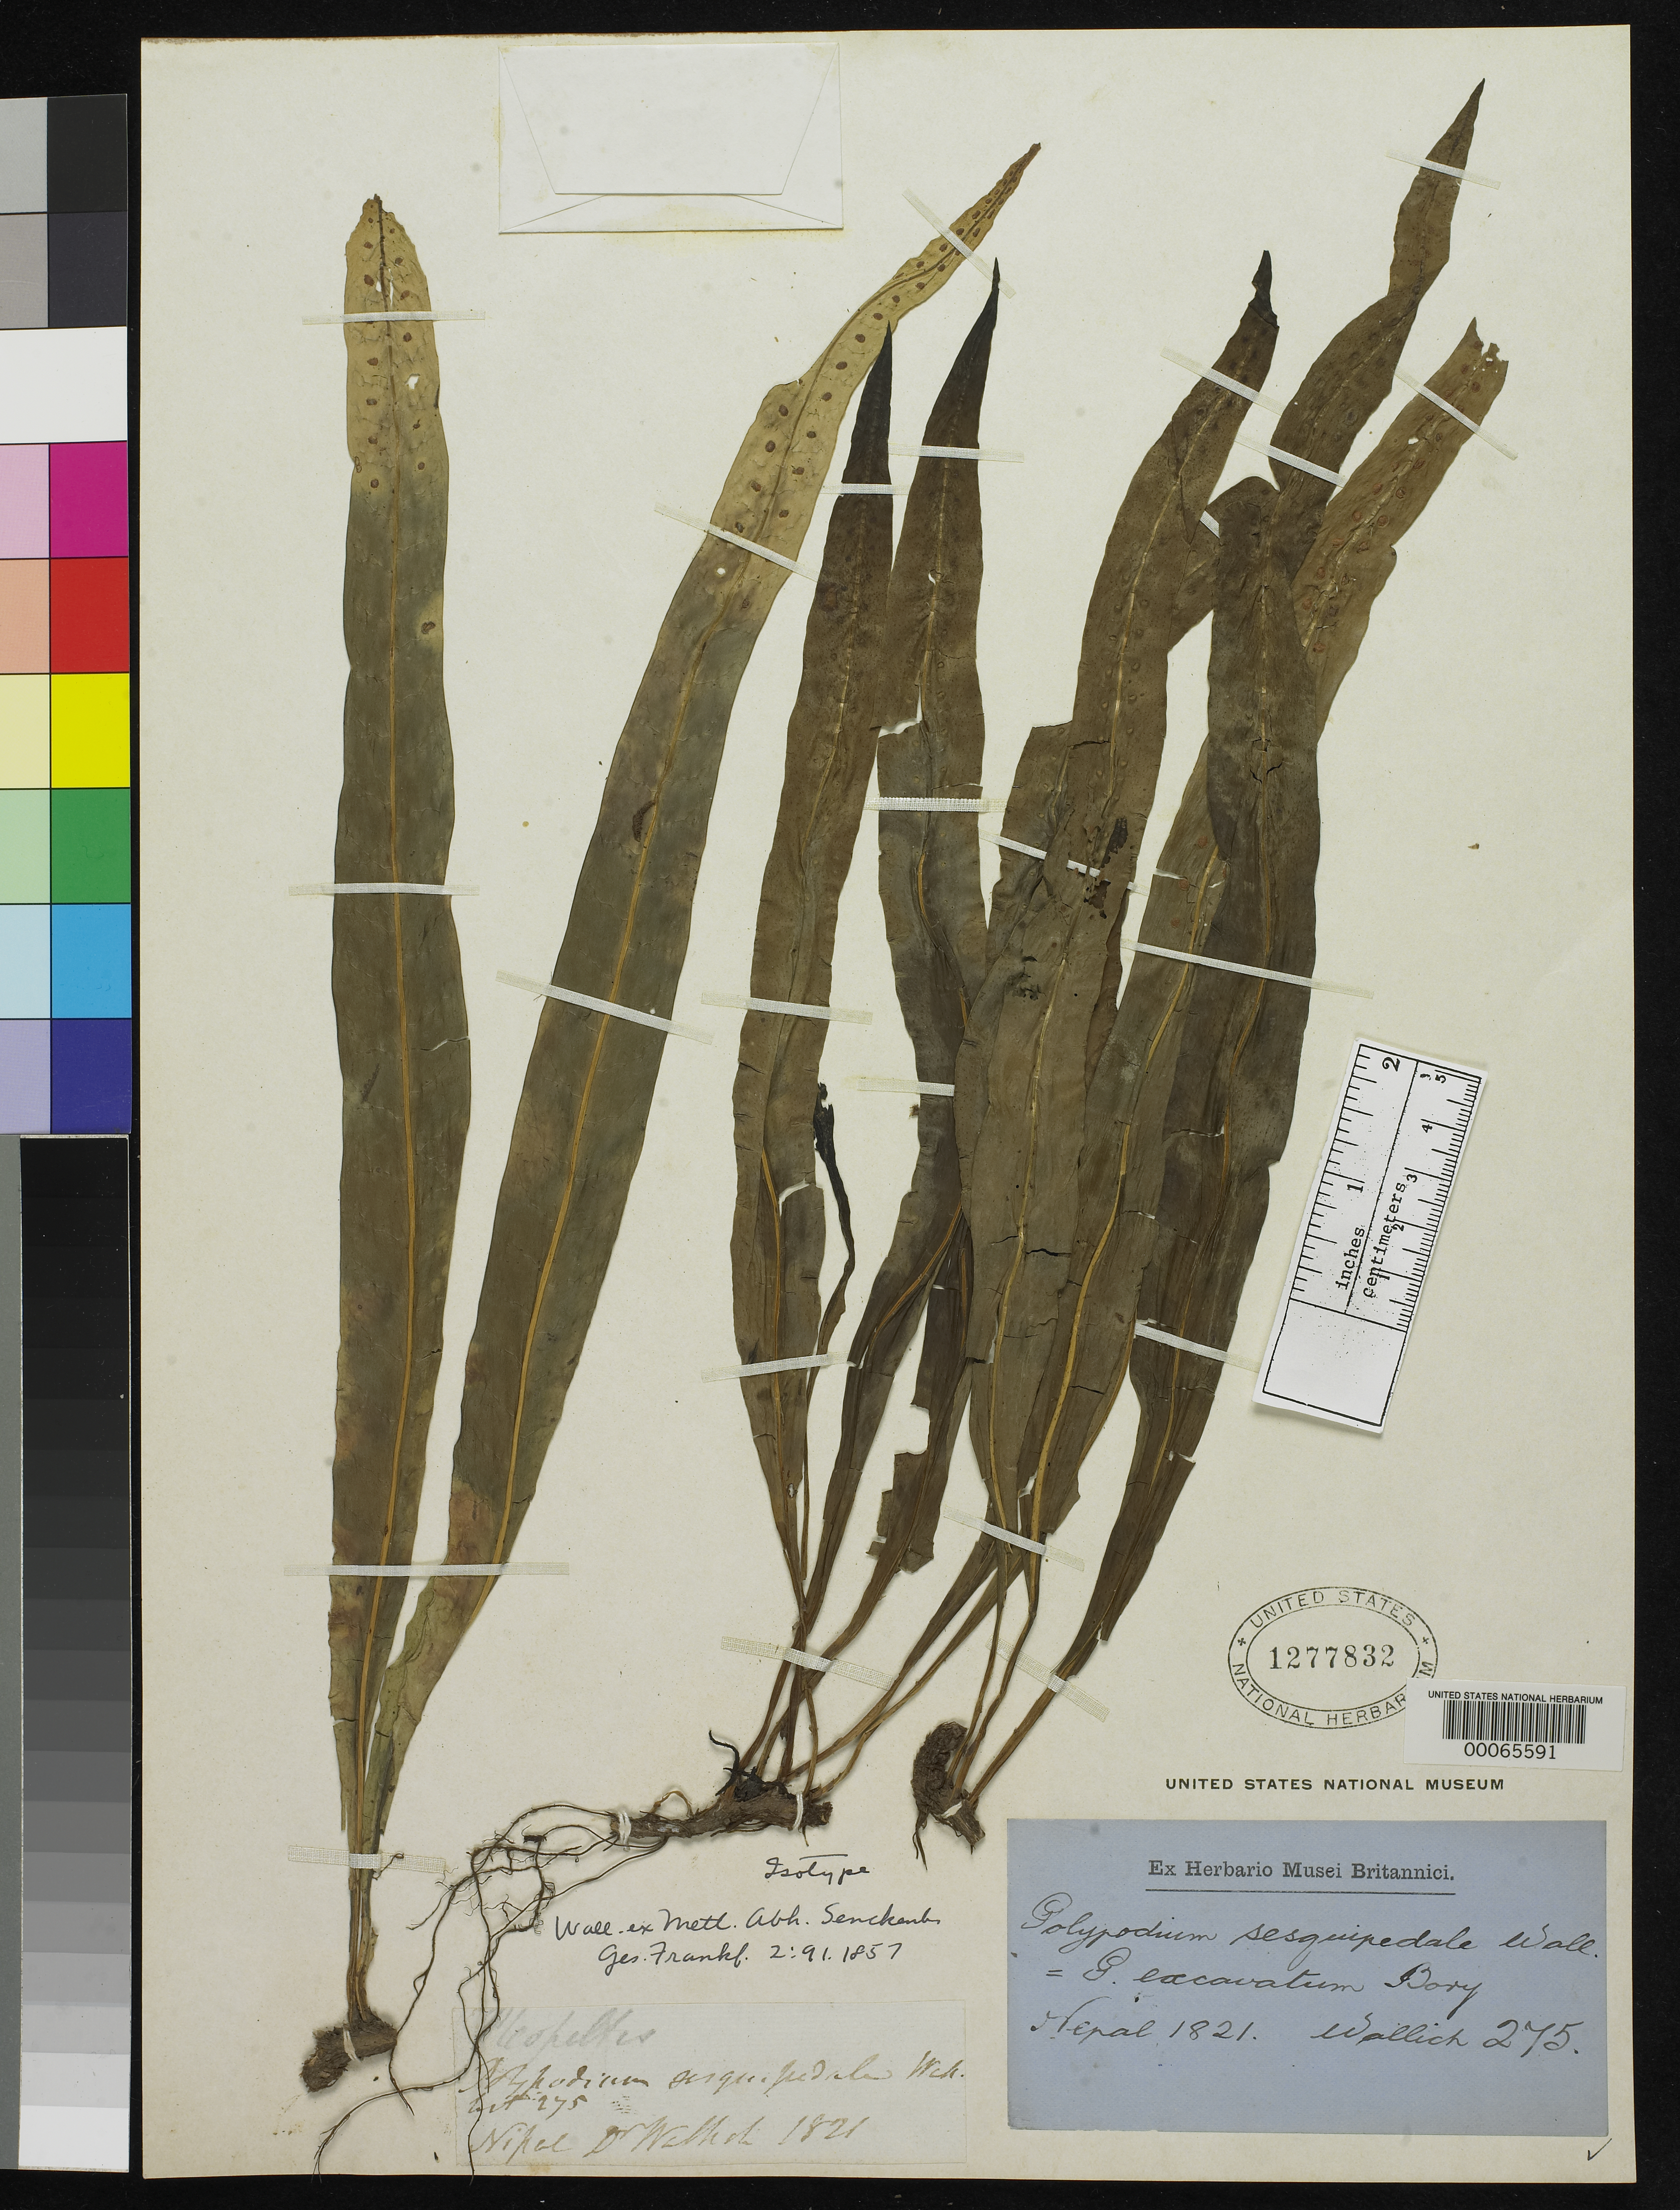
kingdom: Plantae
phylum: Tracheophyta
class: Polypodiopsida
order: Polypodiales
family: Polypodiaceae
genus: Polypodium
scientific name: Polypodium sesquipedala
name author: Wall. ex Mett.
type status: Type Collection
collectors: N. Wallich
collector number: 275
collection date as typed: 1821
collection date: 1821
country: Nepal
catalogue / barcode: US 1277832